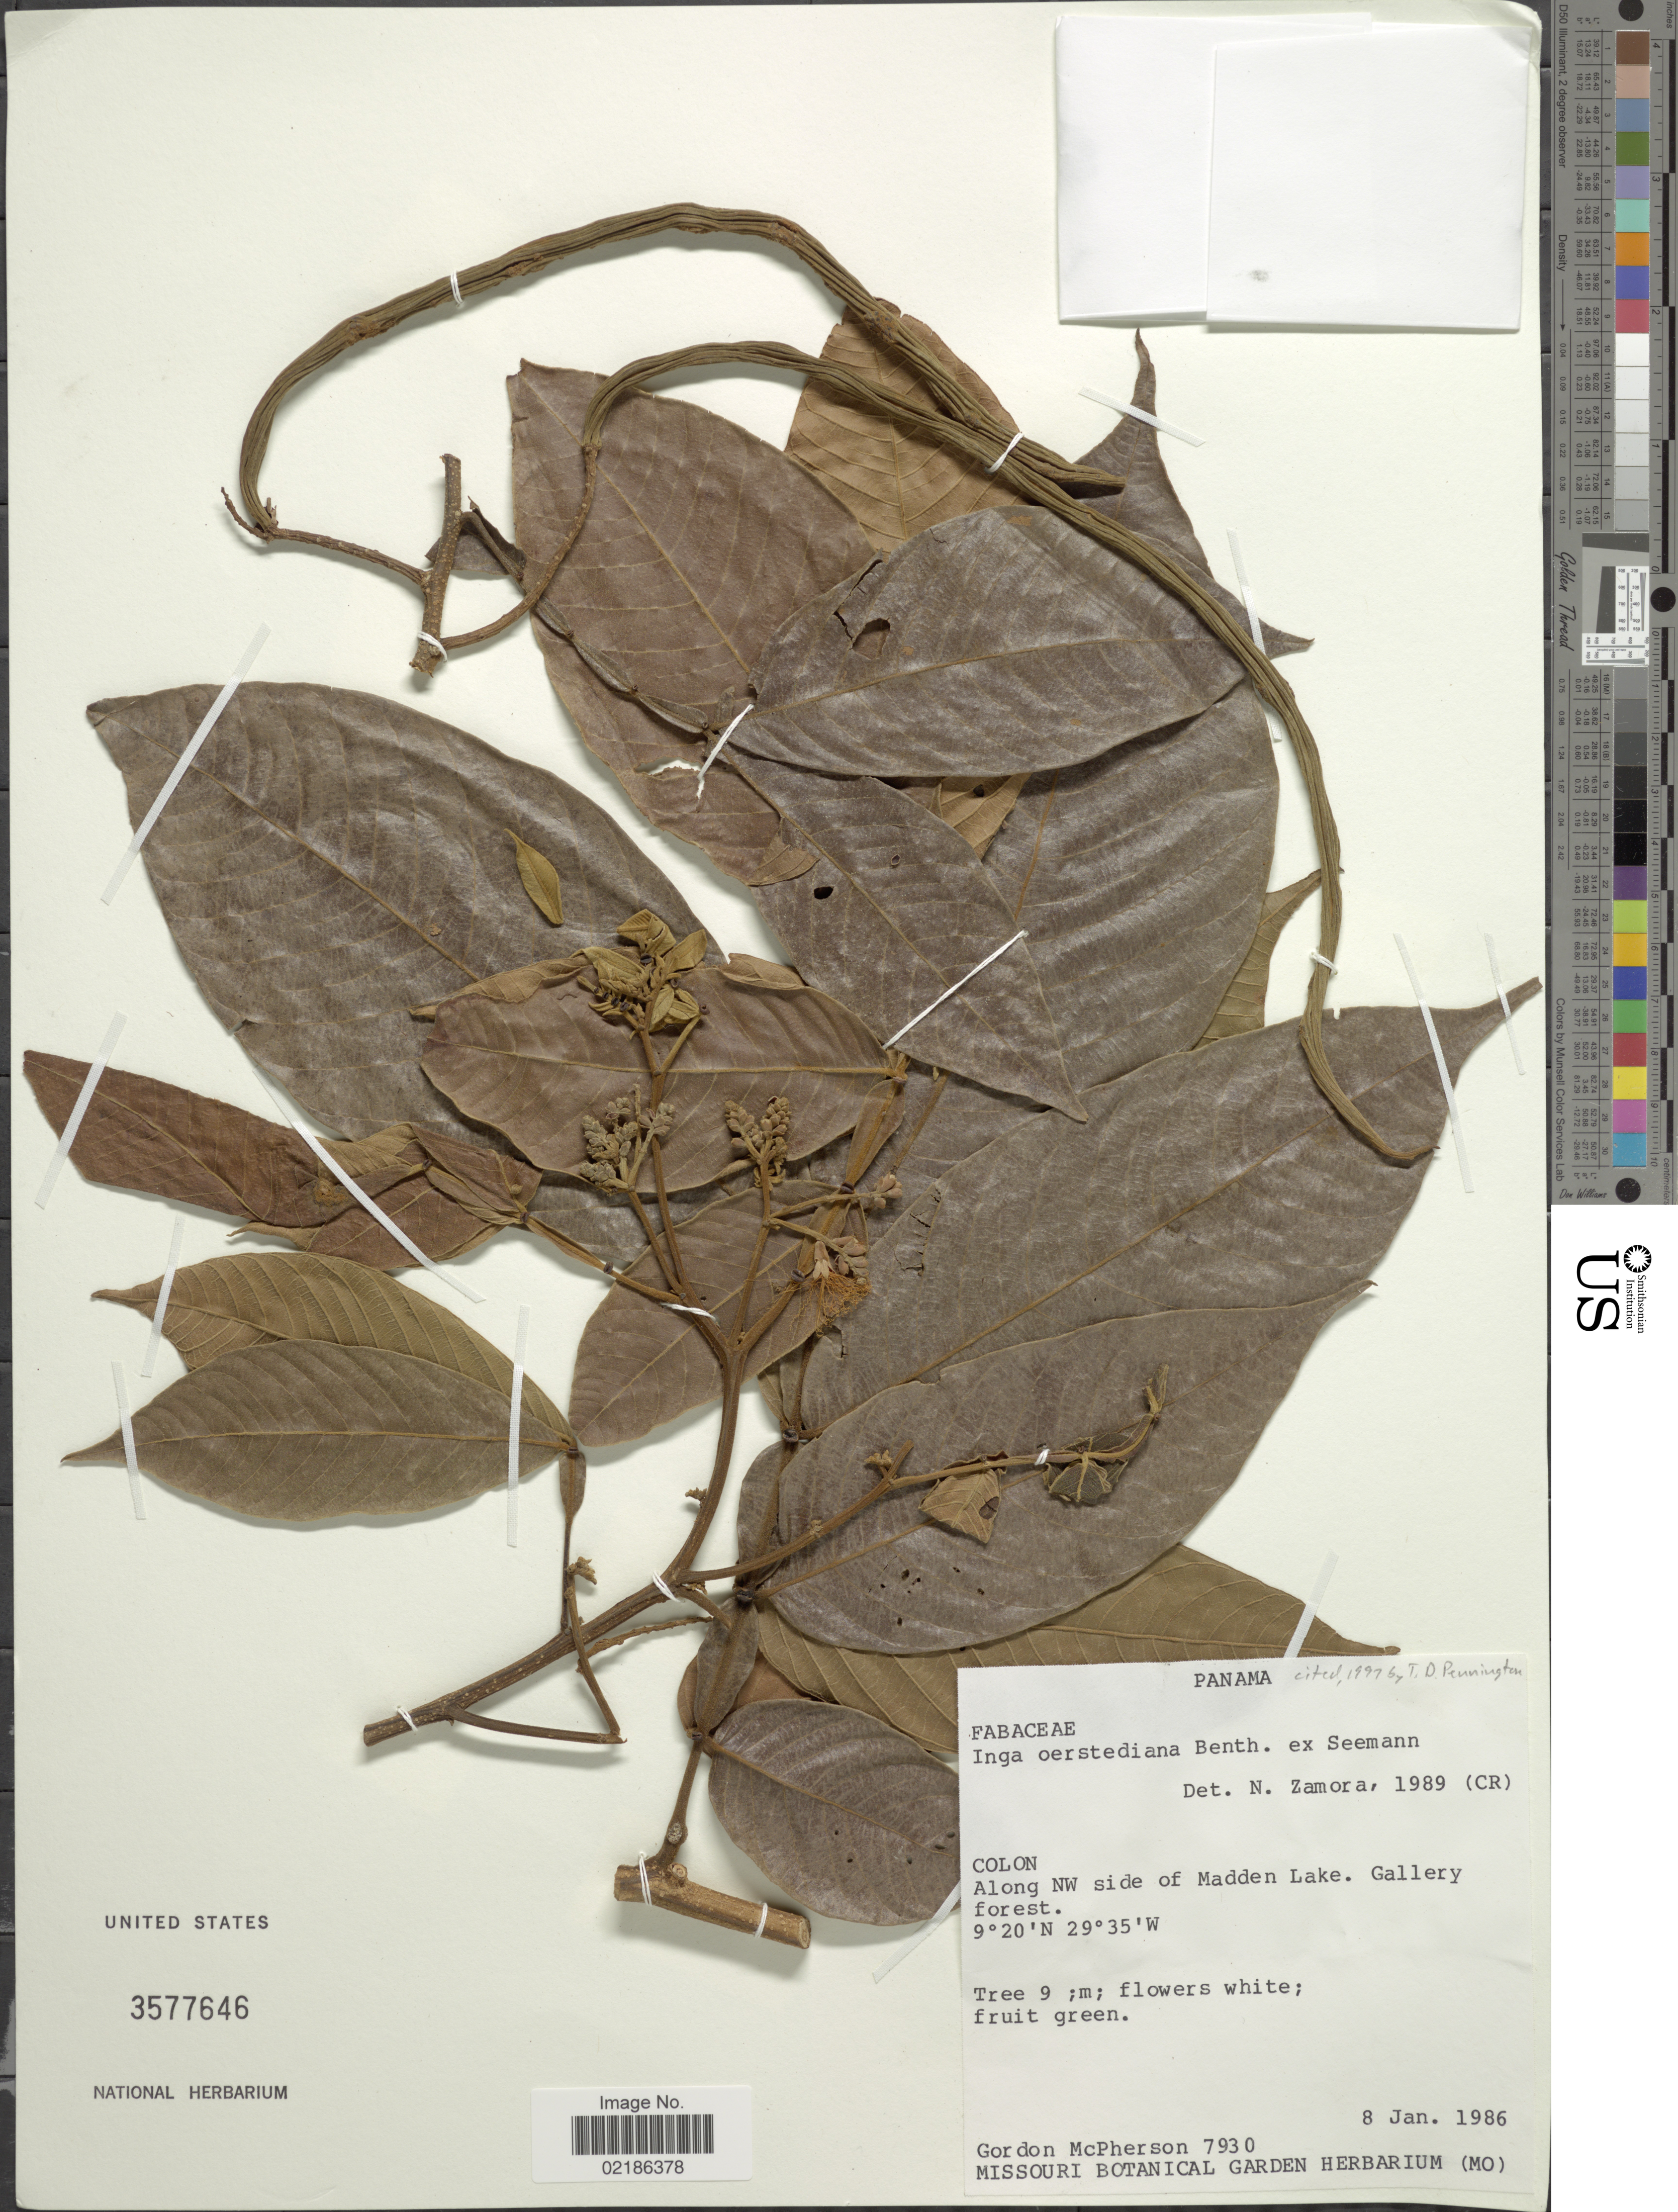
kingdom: Plantae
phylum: Tracheophyta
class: Magnoliopsida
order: Fabales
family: Fabaceae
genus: Inga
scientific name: Inga oerstediana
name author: Benth.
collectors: G. D. McPherson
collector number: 7930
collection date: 1986-01-08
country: Panama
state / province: Colón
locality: Along NW side of Madden Lake, Gallery Forest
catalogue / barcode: US 3577646